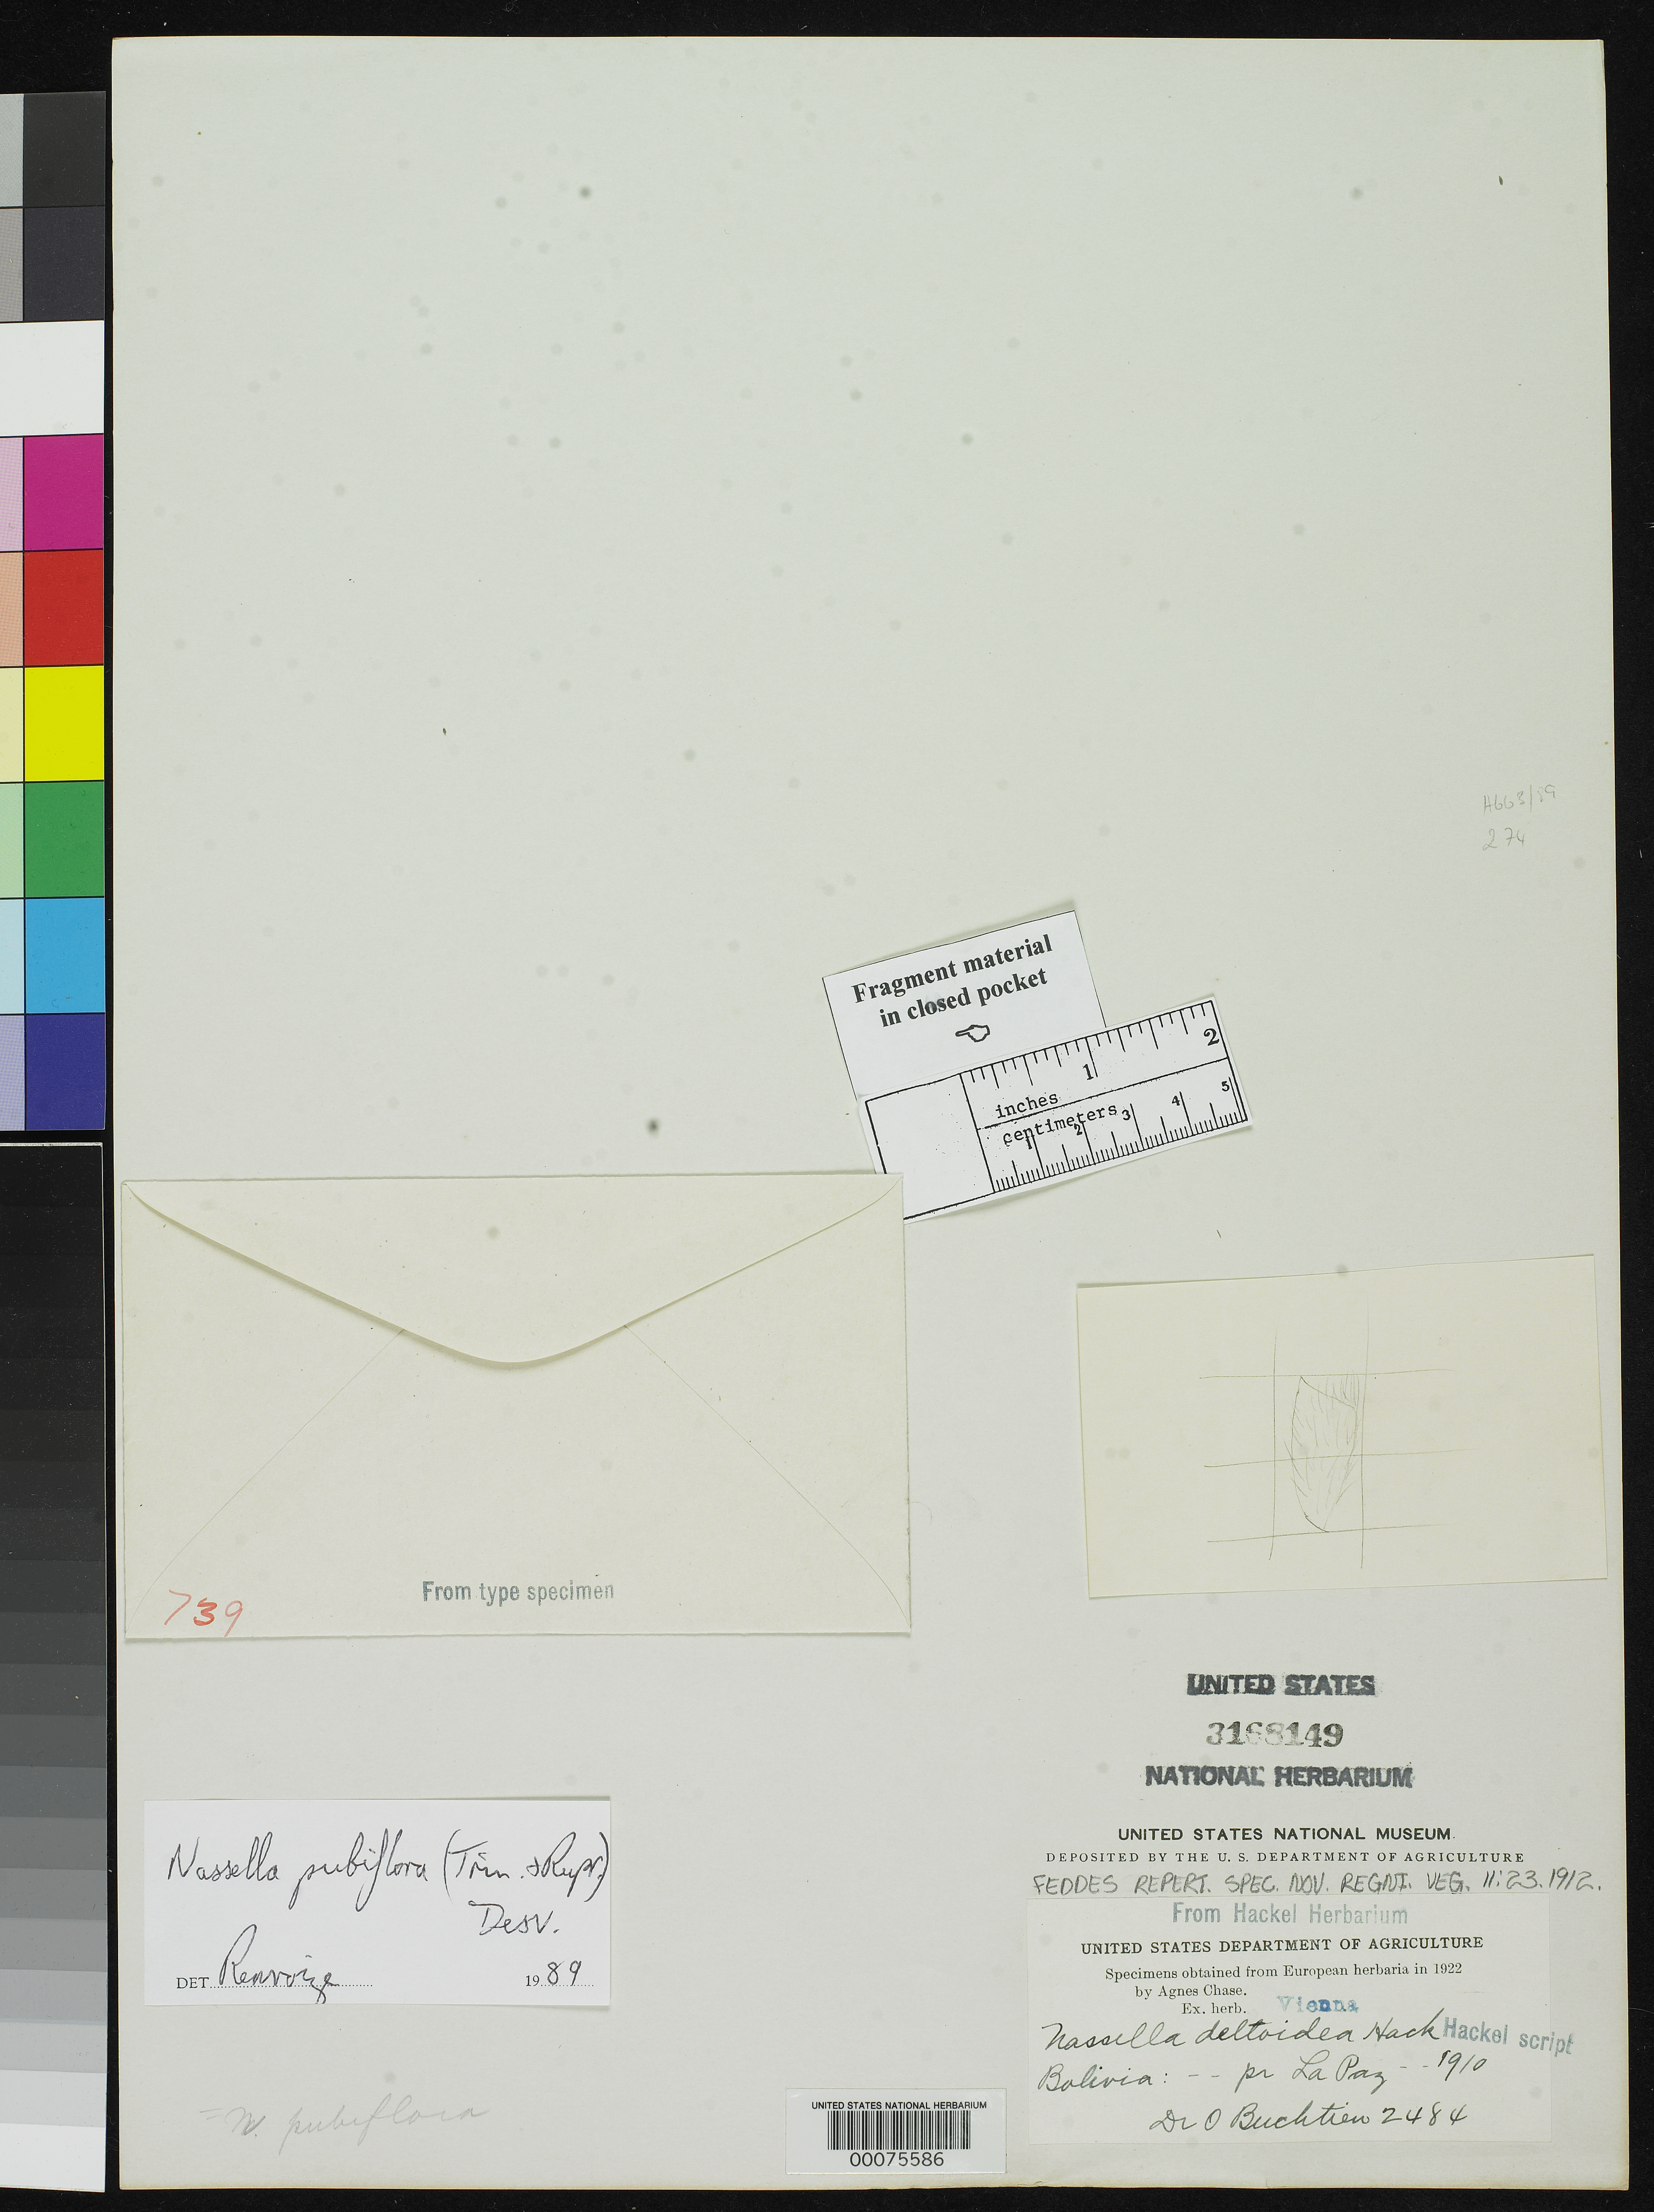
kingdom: Plantae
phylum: Tracheophyta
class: Liliopsida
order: Poales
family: Poaceae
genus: Nassella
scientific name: Nassella deltoidea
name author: Hack.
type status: Type Fragment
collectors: O. Buchtien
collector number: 2484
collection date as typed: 1910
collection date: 1910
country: Bolivia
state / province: La Paz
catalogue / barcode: US 3168149